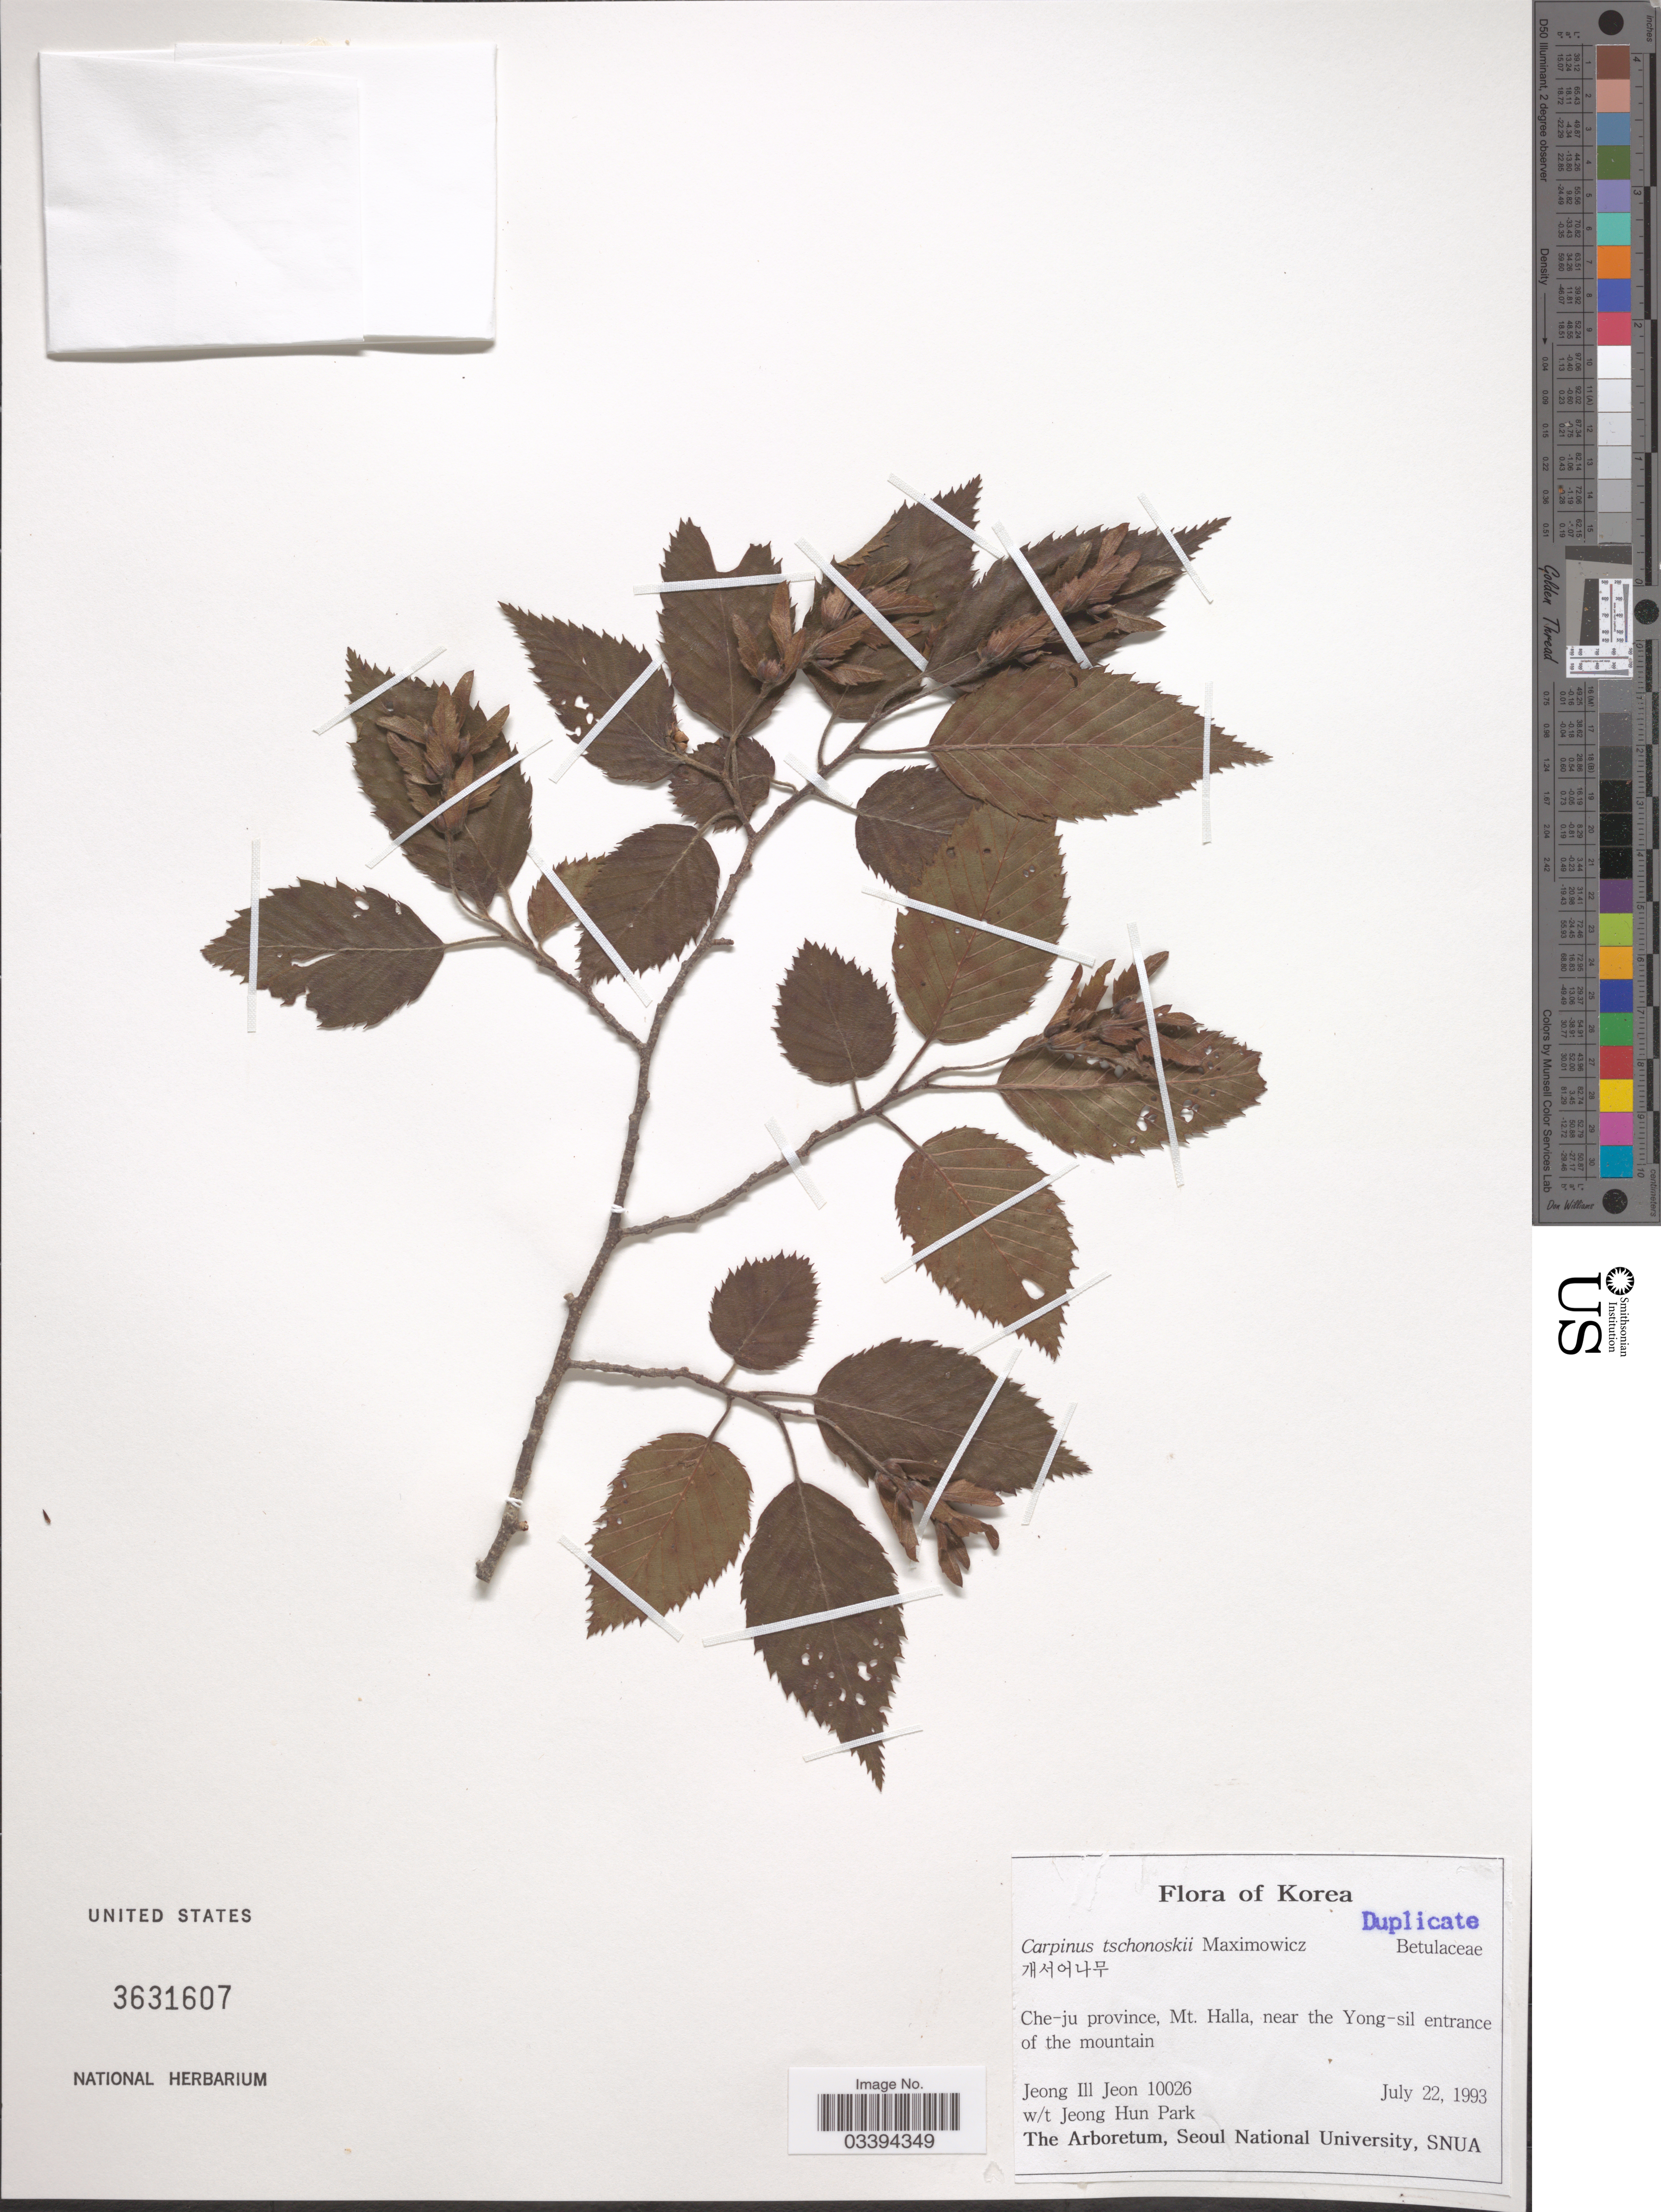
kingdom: Plantae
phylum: Tracheophyta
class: Magnoliopsida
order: Fagales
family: Betulaceae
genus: Carpinus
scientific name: Carpinus tschonoskii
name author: Maxim.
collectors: J. Jeon & J. Park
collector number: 10026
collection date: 1993-07-22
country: South Korea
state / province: Jeju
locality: Che-ju province, Mt. Halla, near the Yong-sil entrance of the mountain.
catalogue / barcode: US 3631607